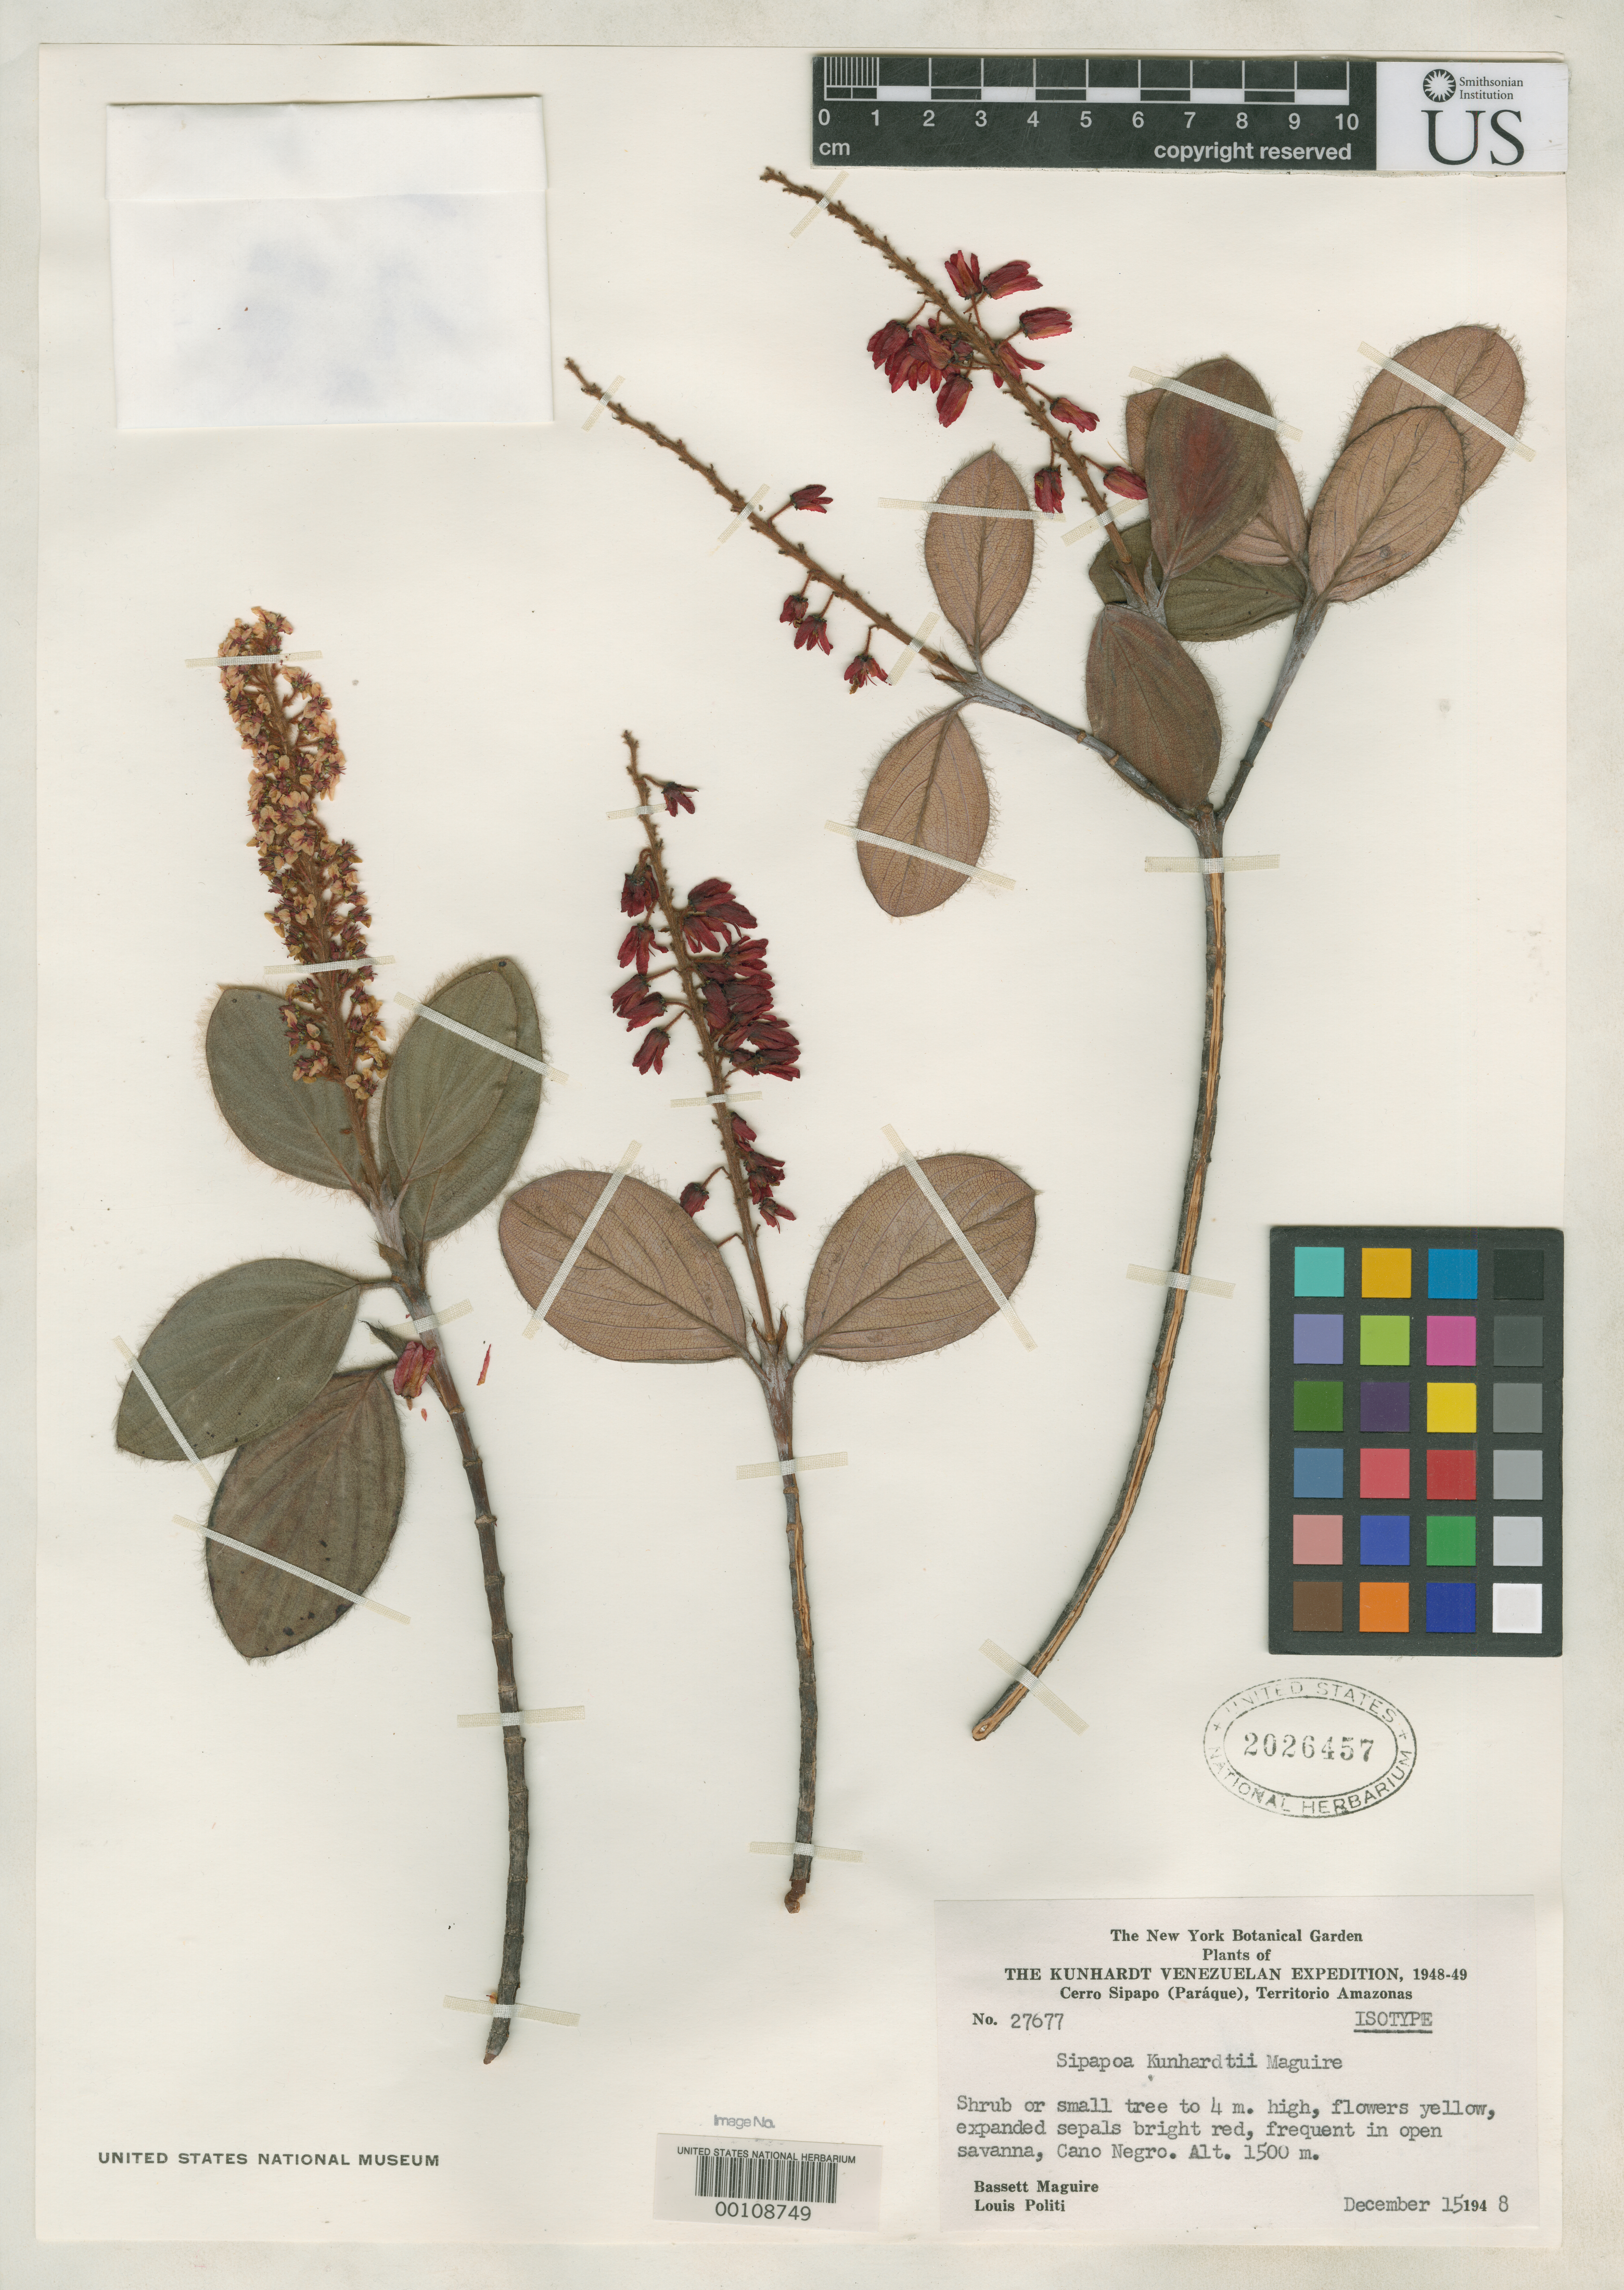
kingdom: Plantae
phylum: Tracheophyta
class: Magnoliopsida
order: Malpighiales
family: Malpighiaceae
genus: Sipapoa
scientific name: Sipapoa kunhardtii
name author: Maguire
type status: Isotype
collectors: B. Maguire & L. Politi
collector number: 27677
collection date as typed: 15 Dec 1948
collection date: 1948-12-15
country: Venezuela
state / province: Amazonas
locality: Cano Negro.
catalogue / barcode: US 2026457